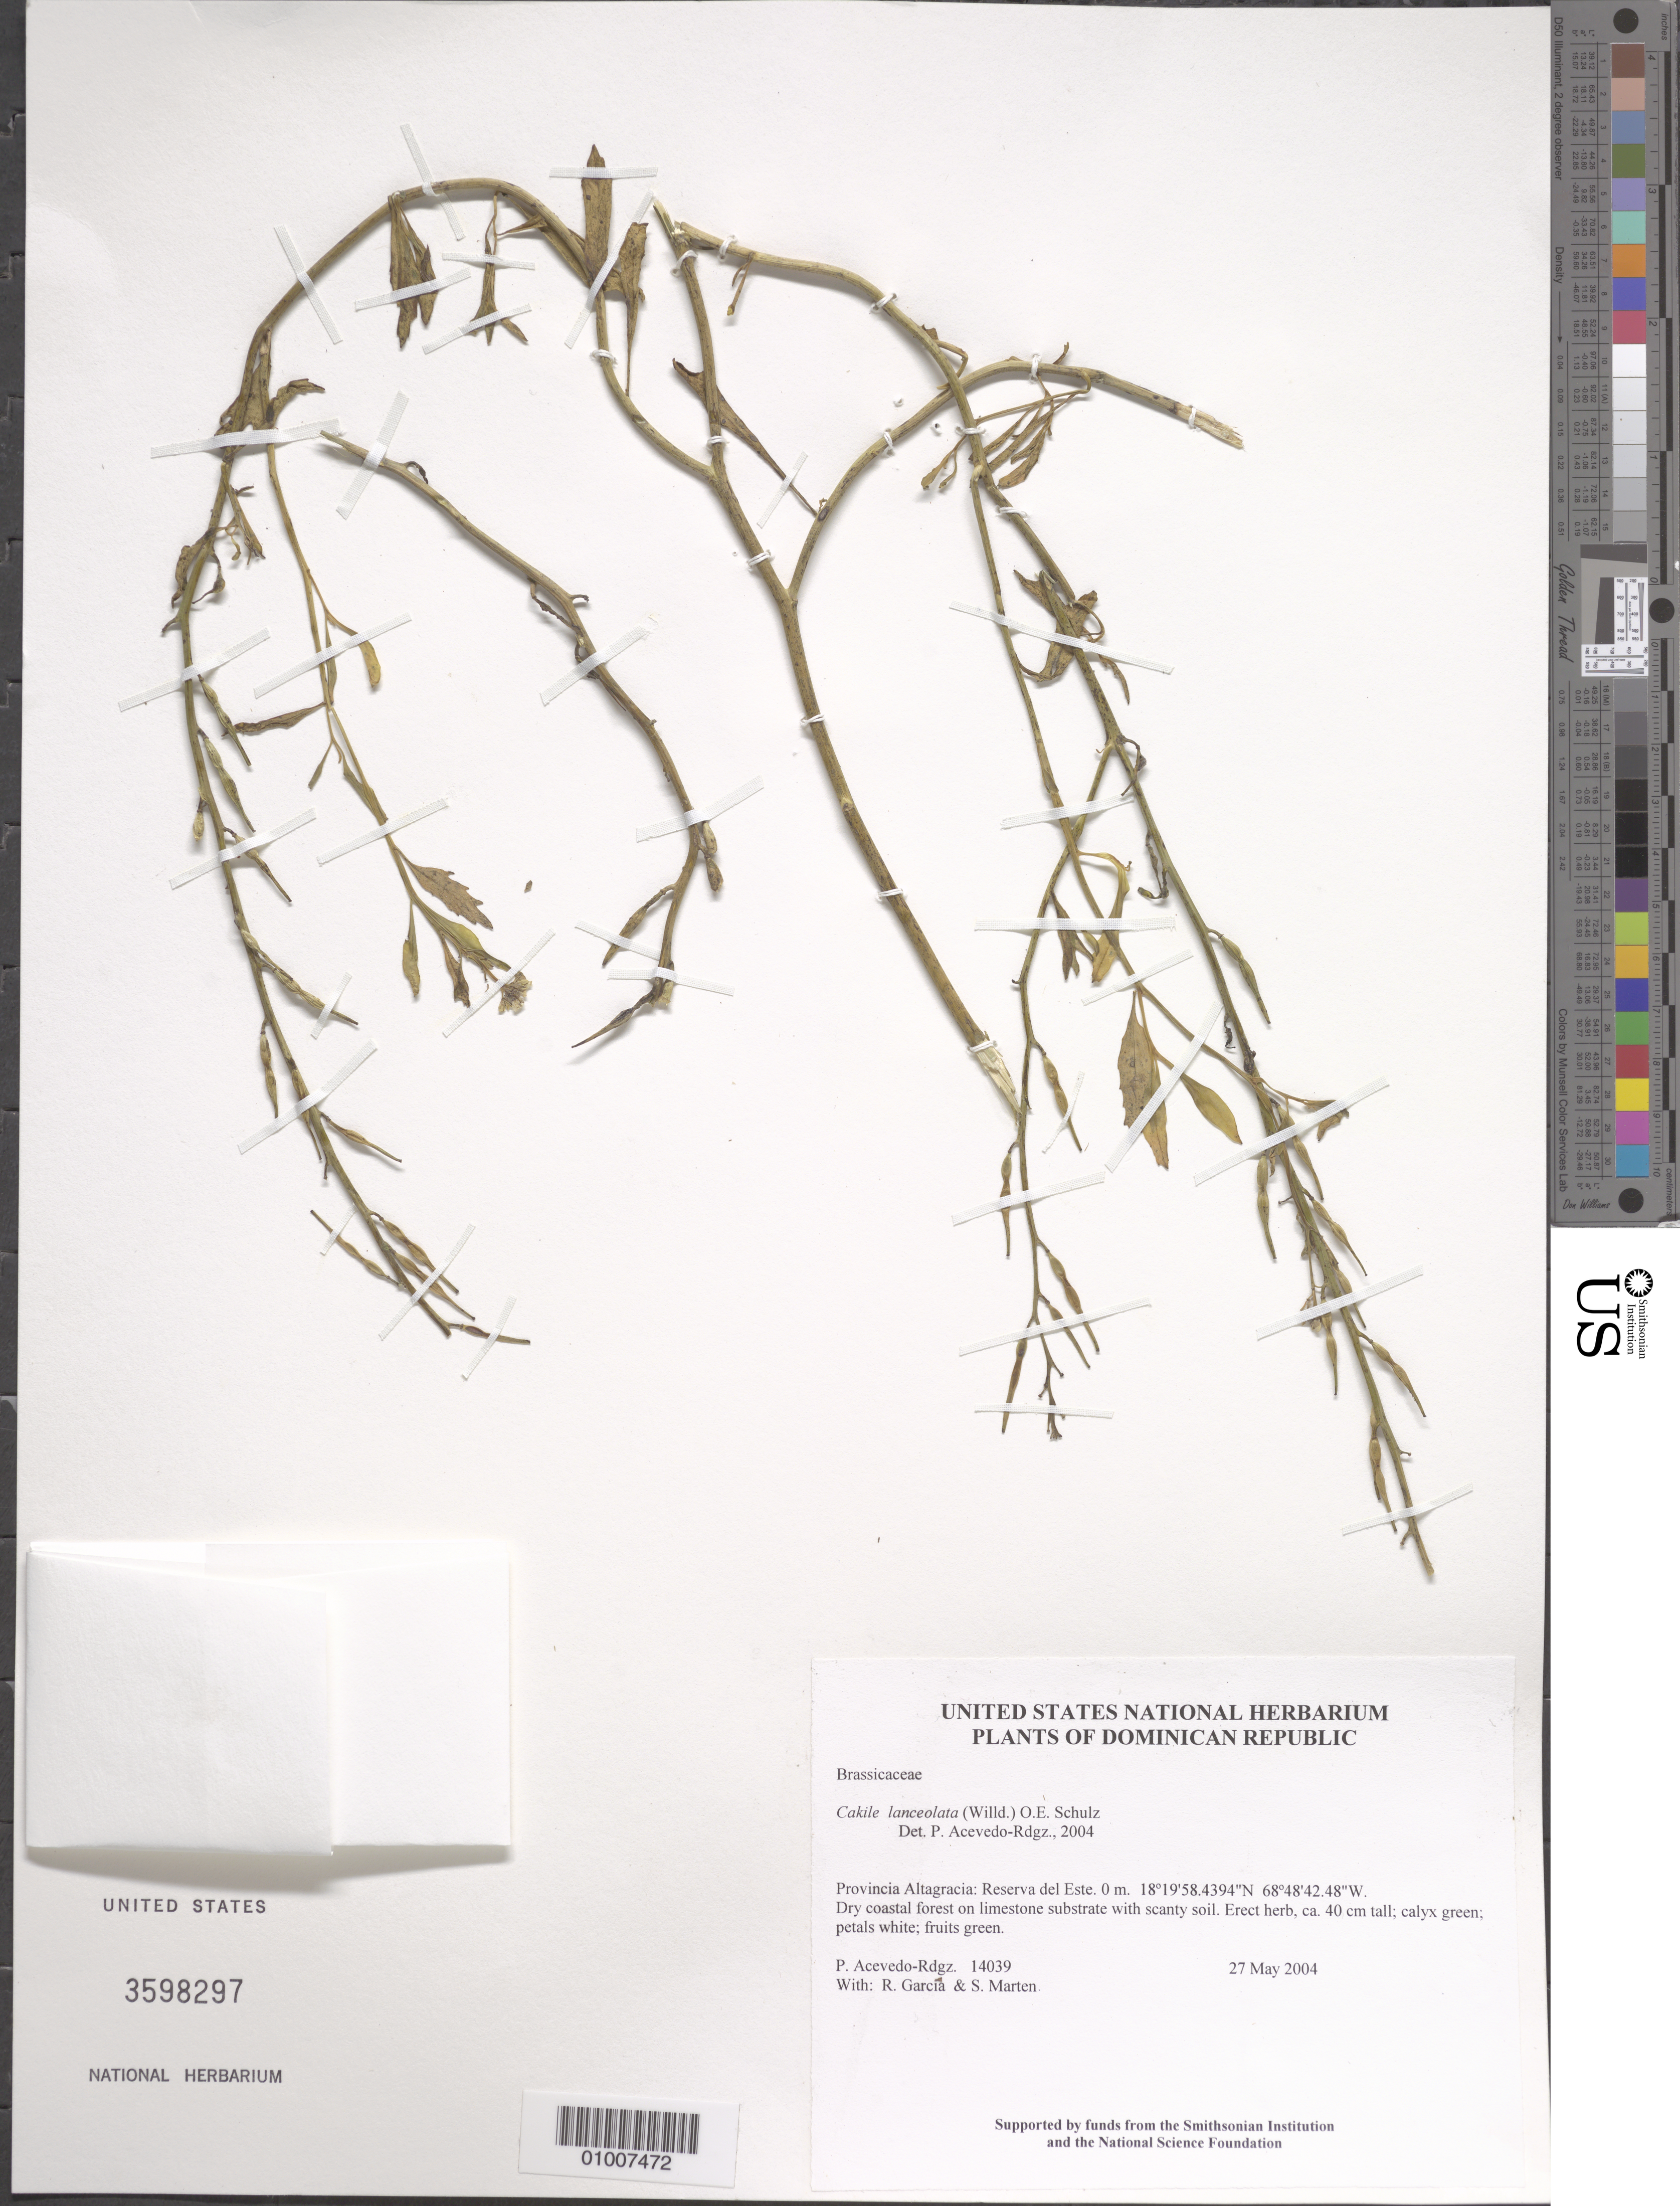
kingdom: Plantae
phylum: Tracheophyta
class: Magnoliopsida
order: Brassicales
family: Brassicaceae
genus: Cakile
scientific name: Cakile lanceolata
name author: (Willd.) O.E. Schulz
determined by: Acevedo-Rodríguez, P., (BOT), Smithsonian Institution - National Museum of Natural History (UNITED STATES)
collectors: P. Acevedo-Rodr., R. G. García & S. Marten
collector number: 14039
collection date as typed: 27 May 2004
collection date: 2004-05-27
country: Dominican Republic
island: Hispaniola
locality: Provincia Altagracia: Reserva del Este.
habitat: Dry coastal forest on limestone substrate with scanty soil.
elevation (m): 0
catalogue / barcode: US 3598297